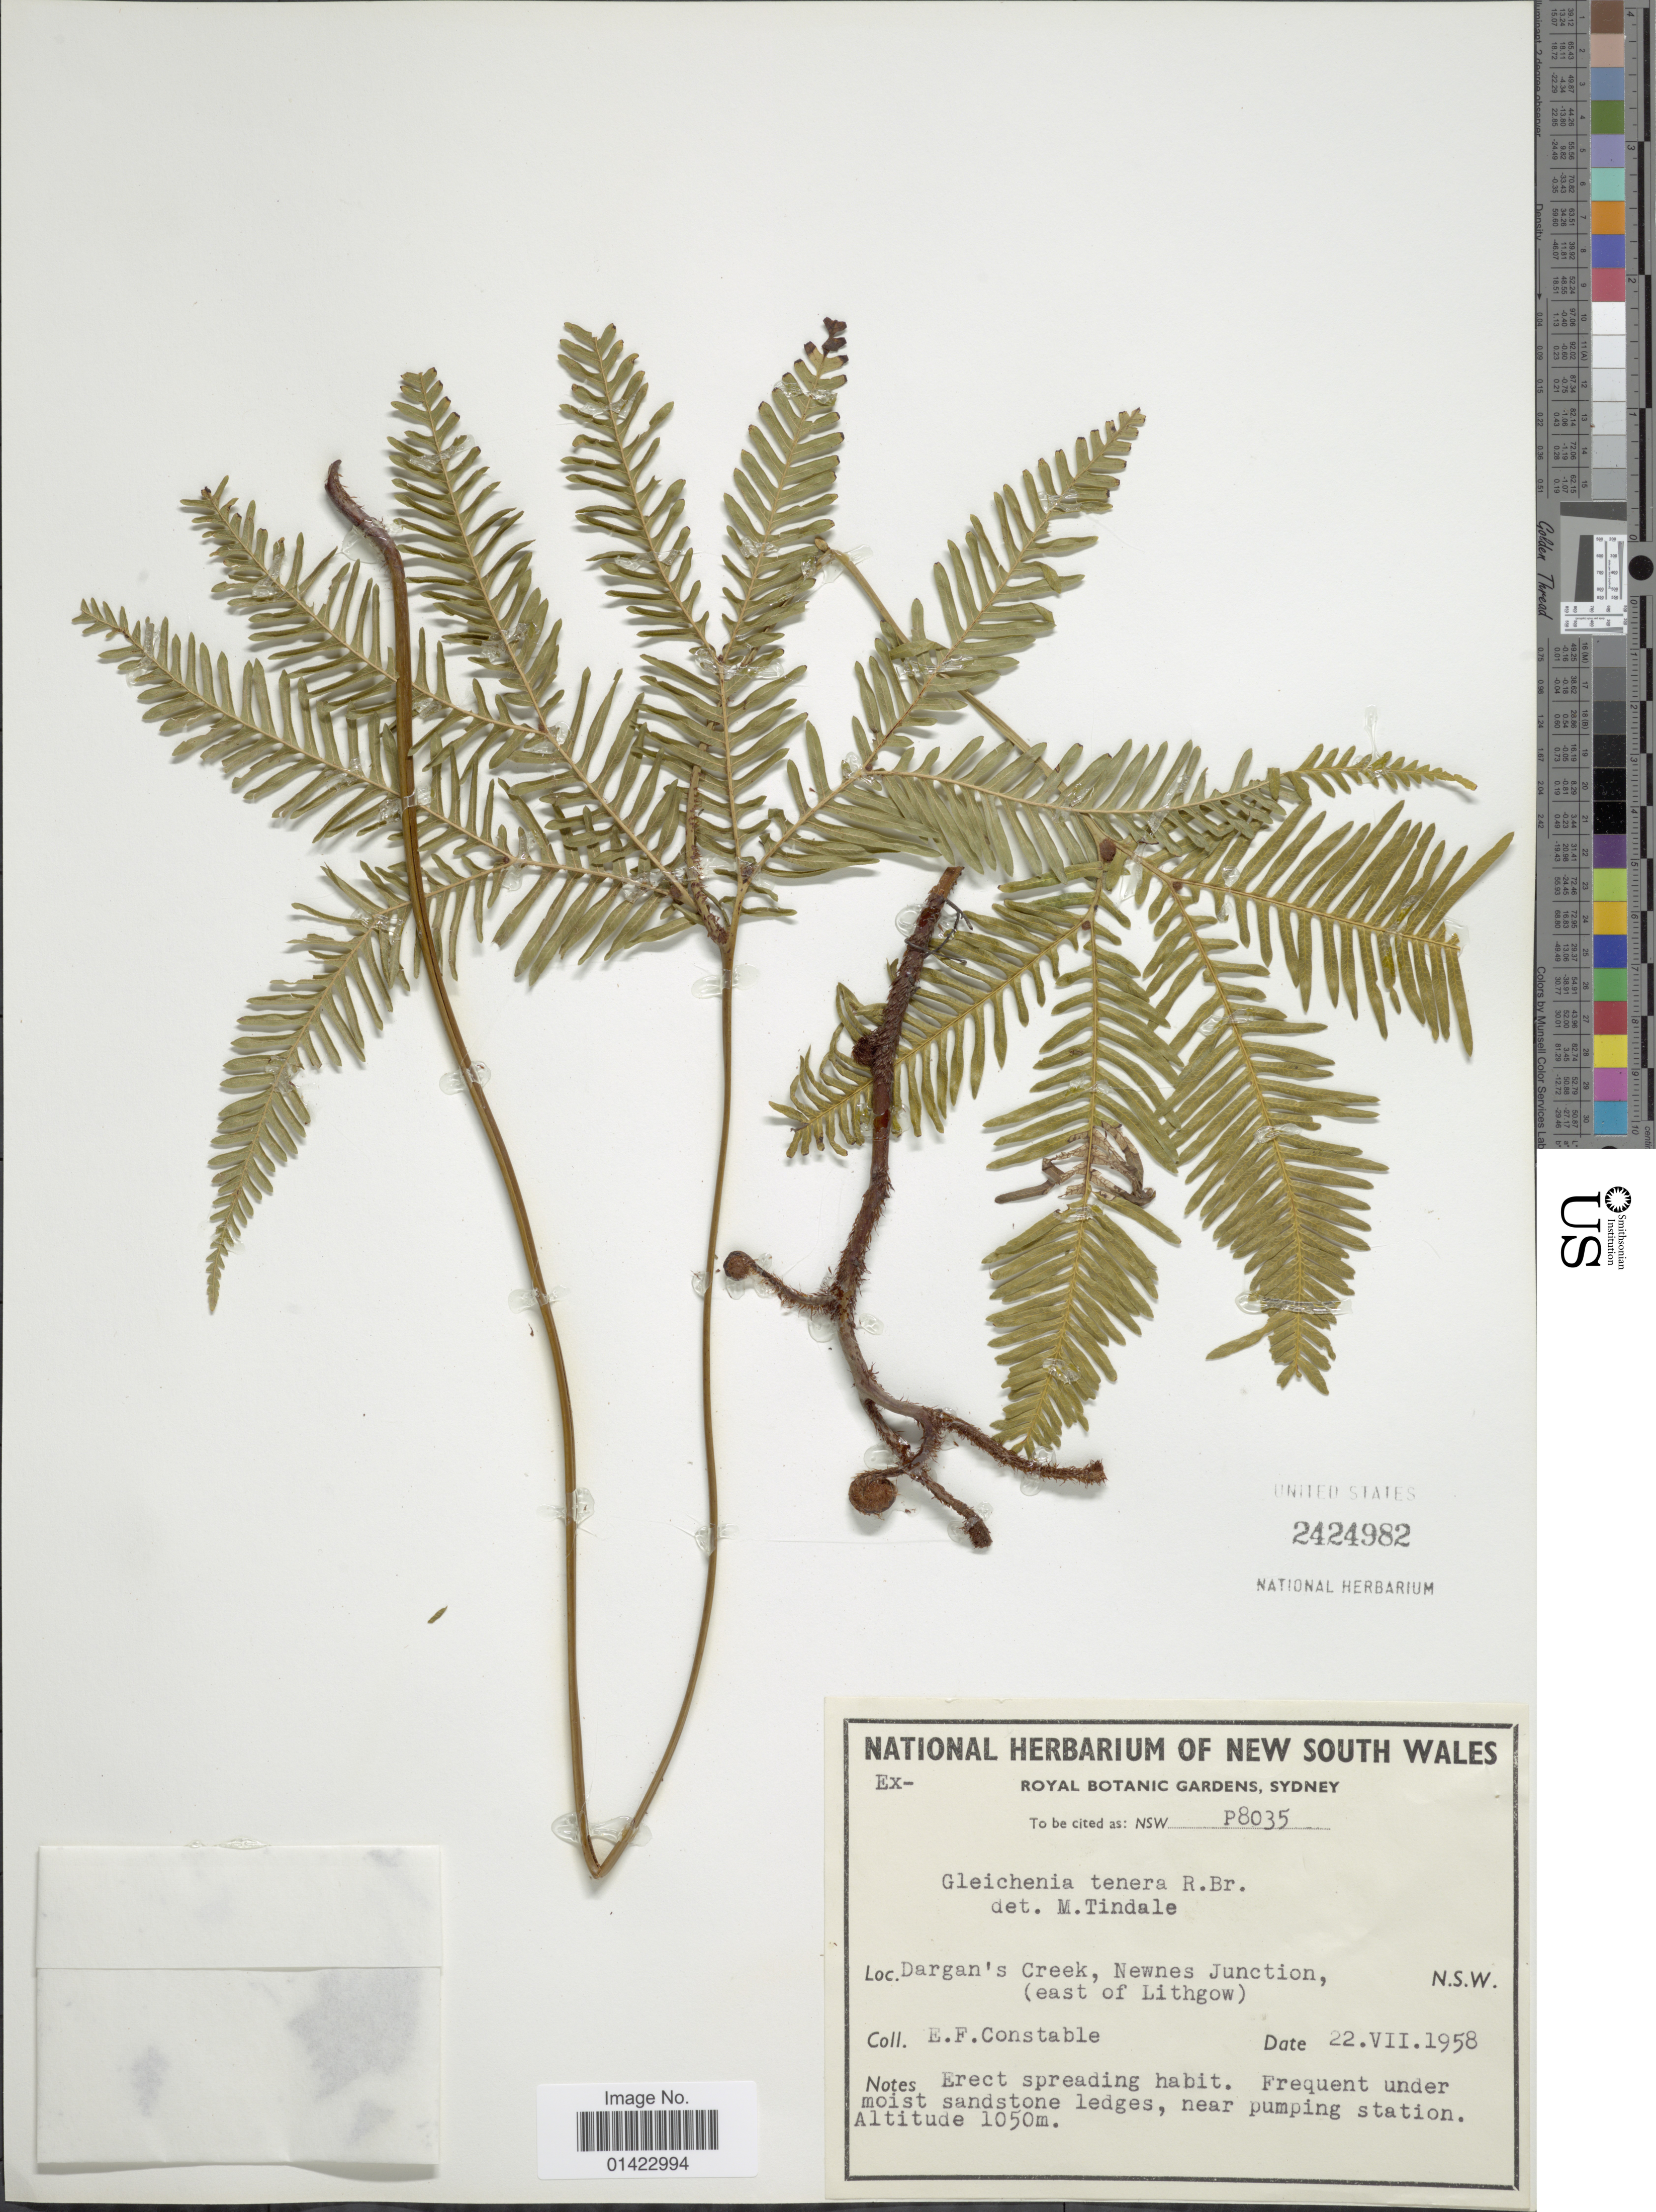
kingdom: Plantae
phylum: Tracheophyta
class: Polypodiopsida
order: Gleicheniales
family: Gleicheniaceae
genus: Sticherus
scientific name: Sticherus tener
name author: (R. Br.) Ching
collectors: E. F. Constable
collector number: P8035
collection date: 1958-07-22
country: Australia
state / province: New South Wales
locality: Dargan's Creek, Newnes Junction, (East of Lithgow)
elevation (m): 1050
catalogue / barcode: US 2424982